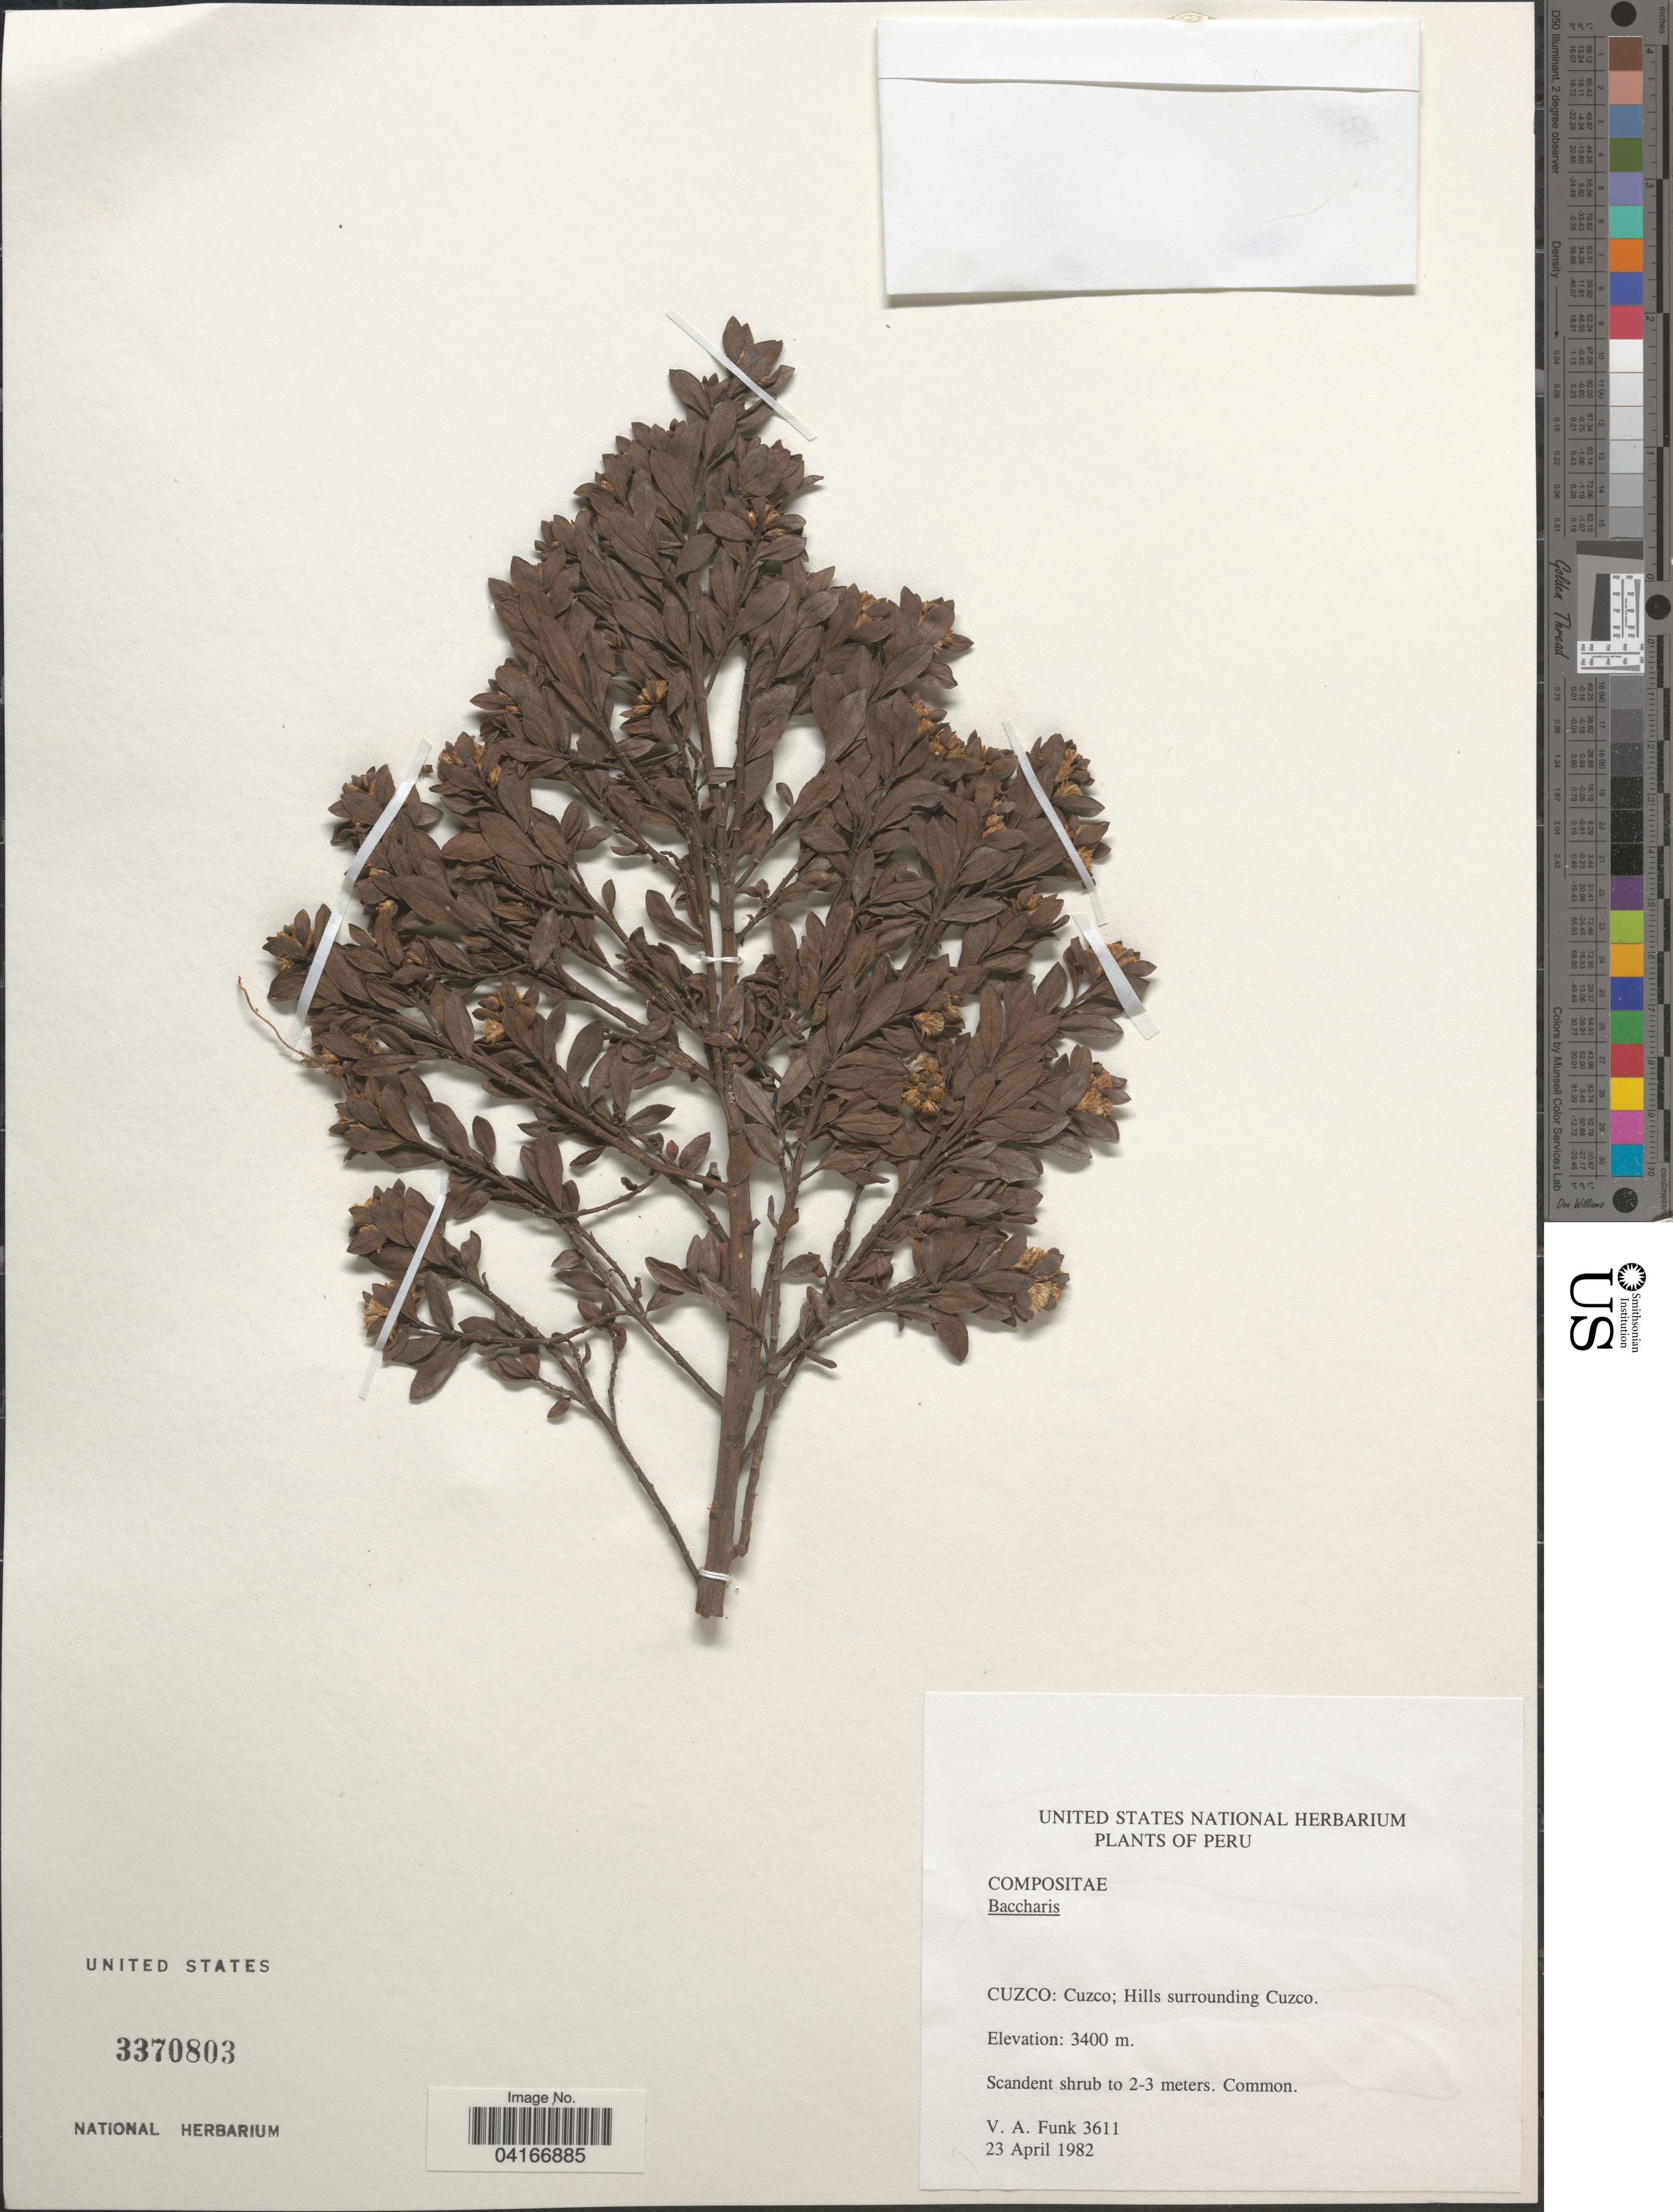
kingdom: Plantae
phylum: Tracheophyta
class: Magnoliopsida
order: Asterales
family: Asteraceae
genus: Baccharis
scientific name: Baccharis sp.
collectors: V. Funk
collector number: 3611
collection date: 1982-04-23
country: Peru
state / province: Cusco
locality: Cuzco; Hills surrounding Cuzco.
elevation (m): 3400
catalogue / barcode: US 3370803